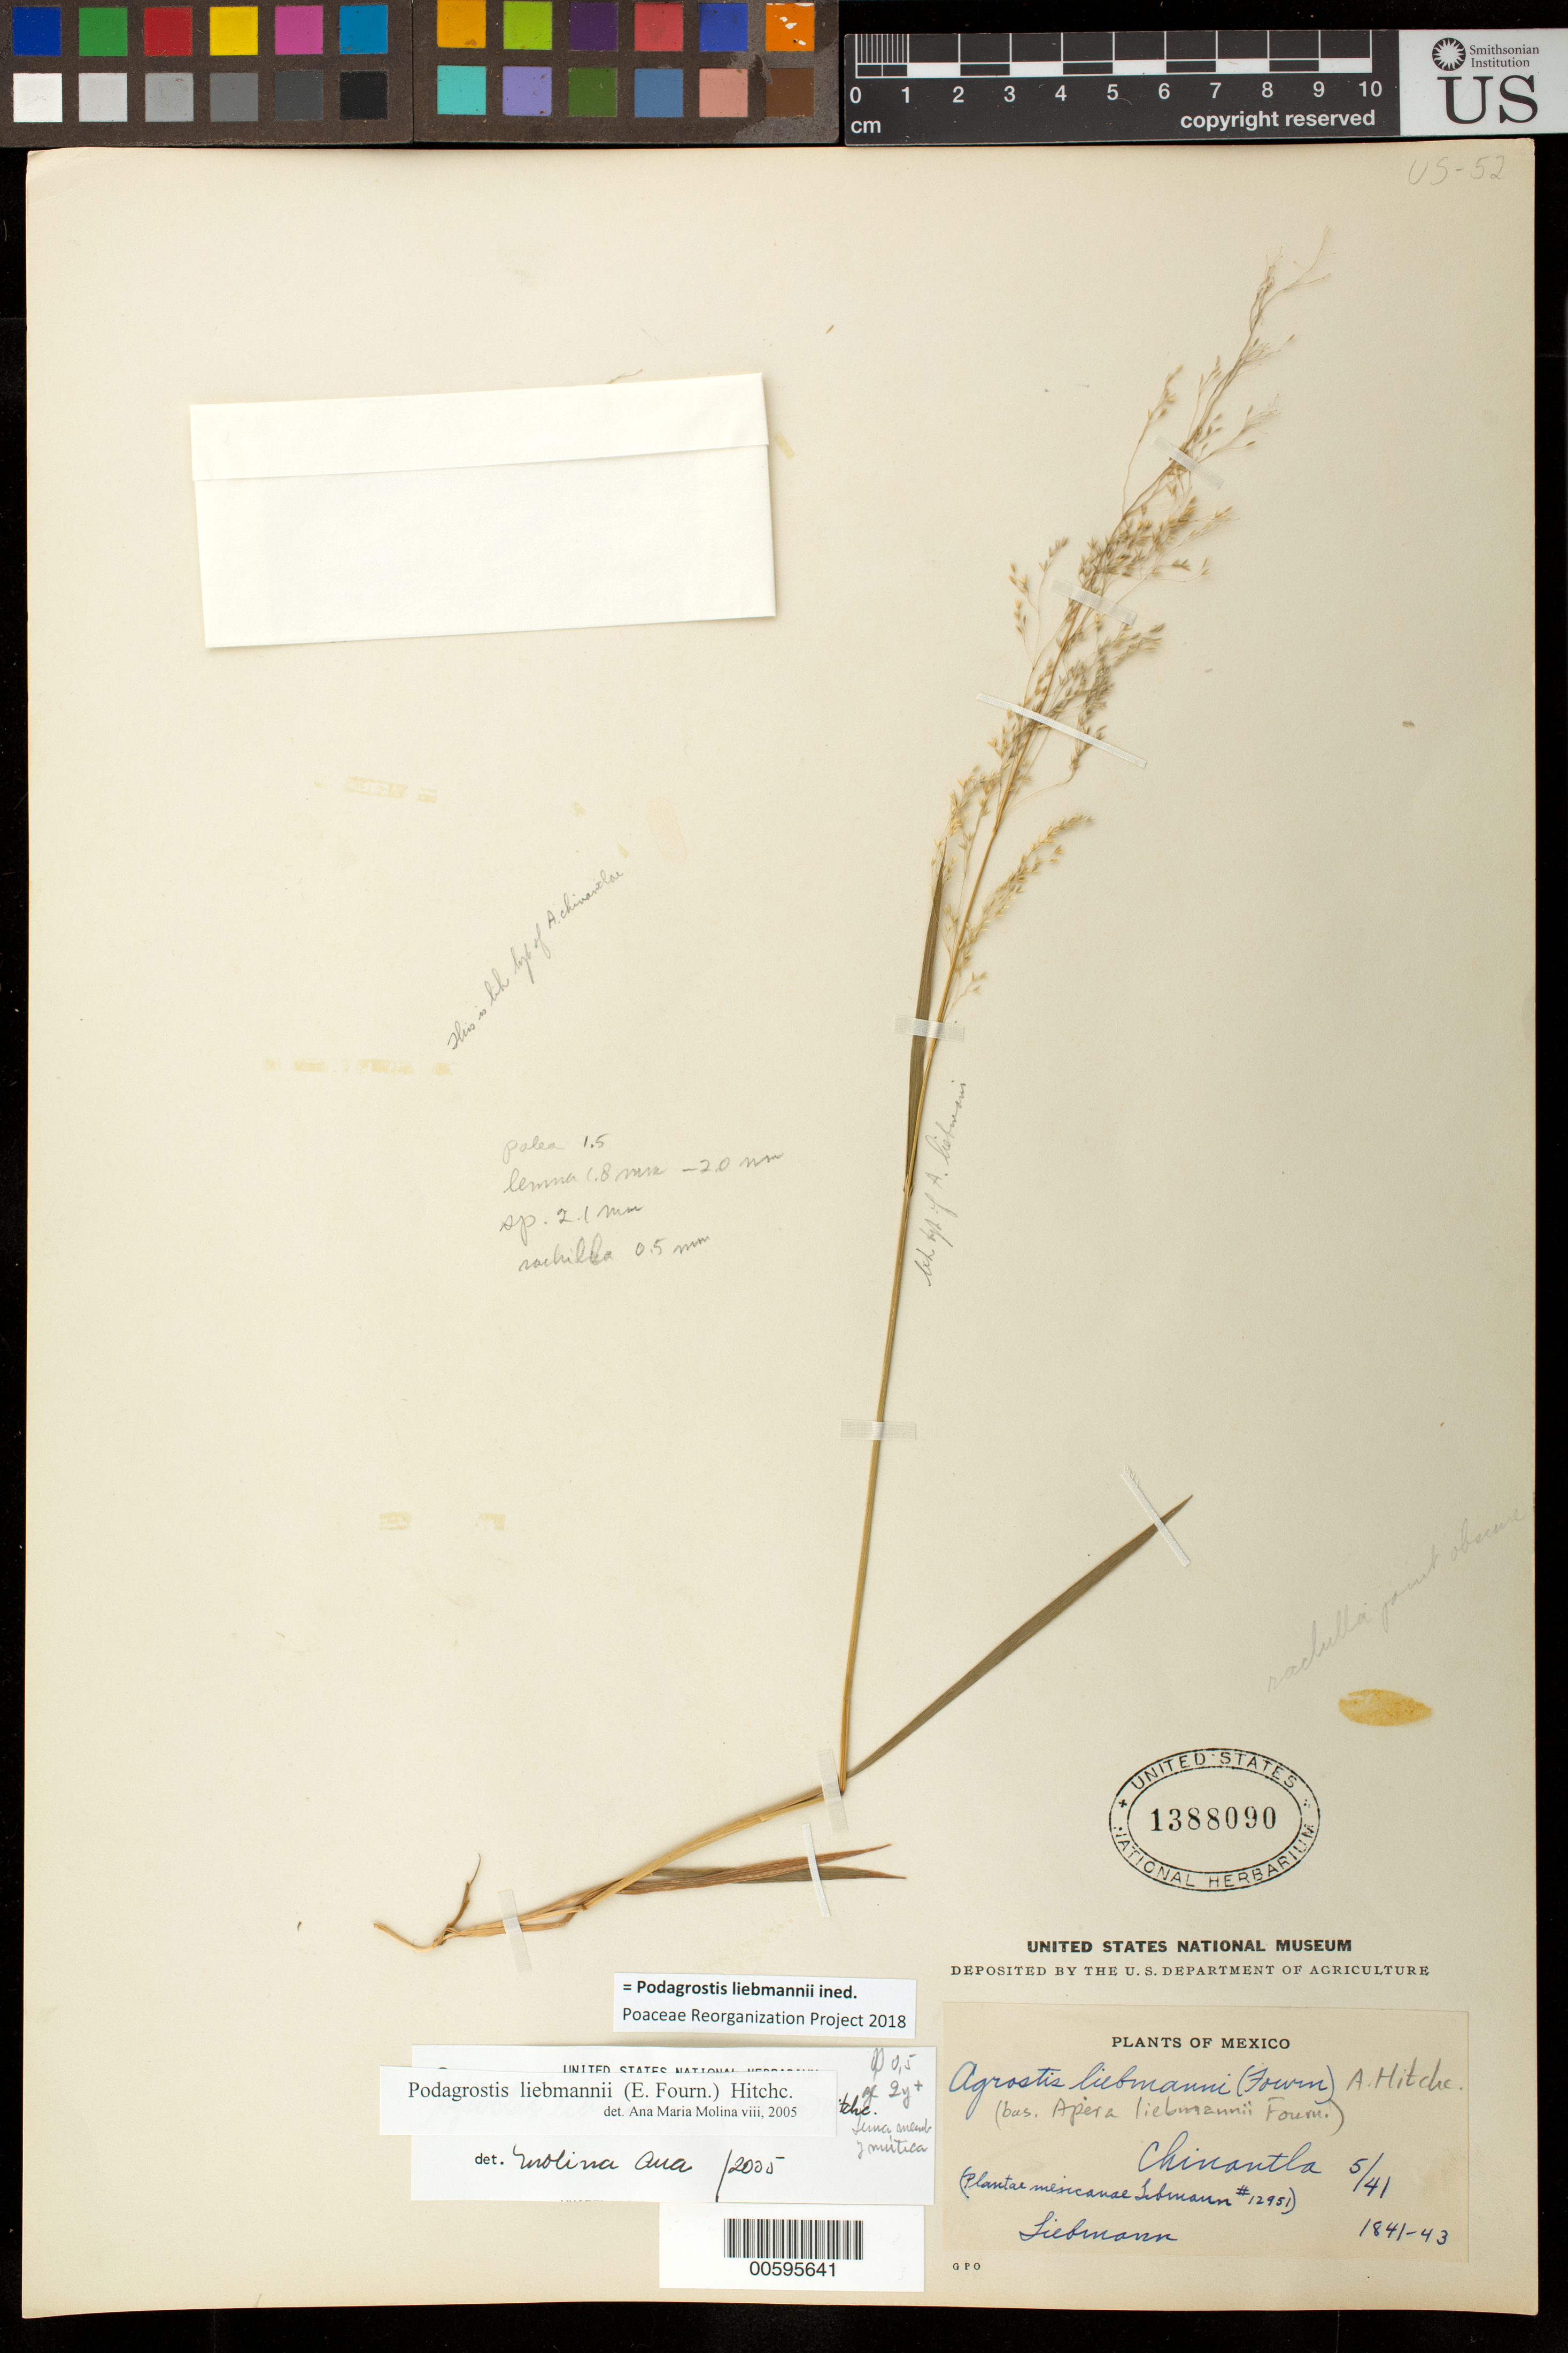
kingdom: Plantae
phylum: Tracheophyta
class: Liliopsida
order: Poales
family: Poaceae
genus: Podagrostis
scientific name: Podagrostis liebmannii ined.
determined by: Poaceae Reorganization Project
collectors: F. M. Liebmann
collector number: s.n. (Plantae mexicanae Liebmann #12951)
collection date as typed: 0 May 1941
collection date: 1941-05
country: Mexico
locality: Chinantla.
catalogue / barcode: US 1388090